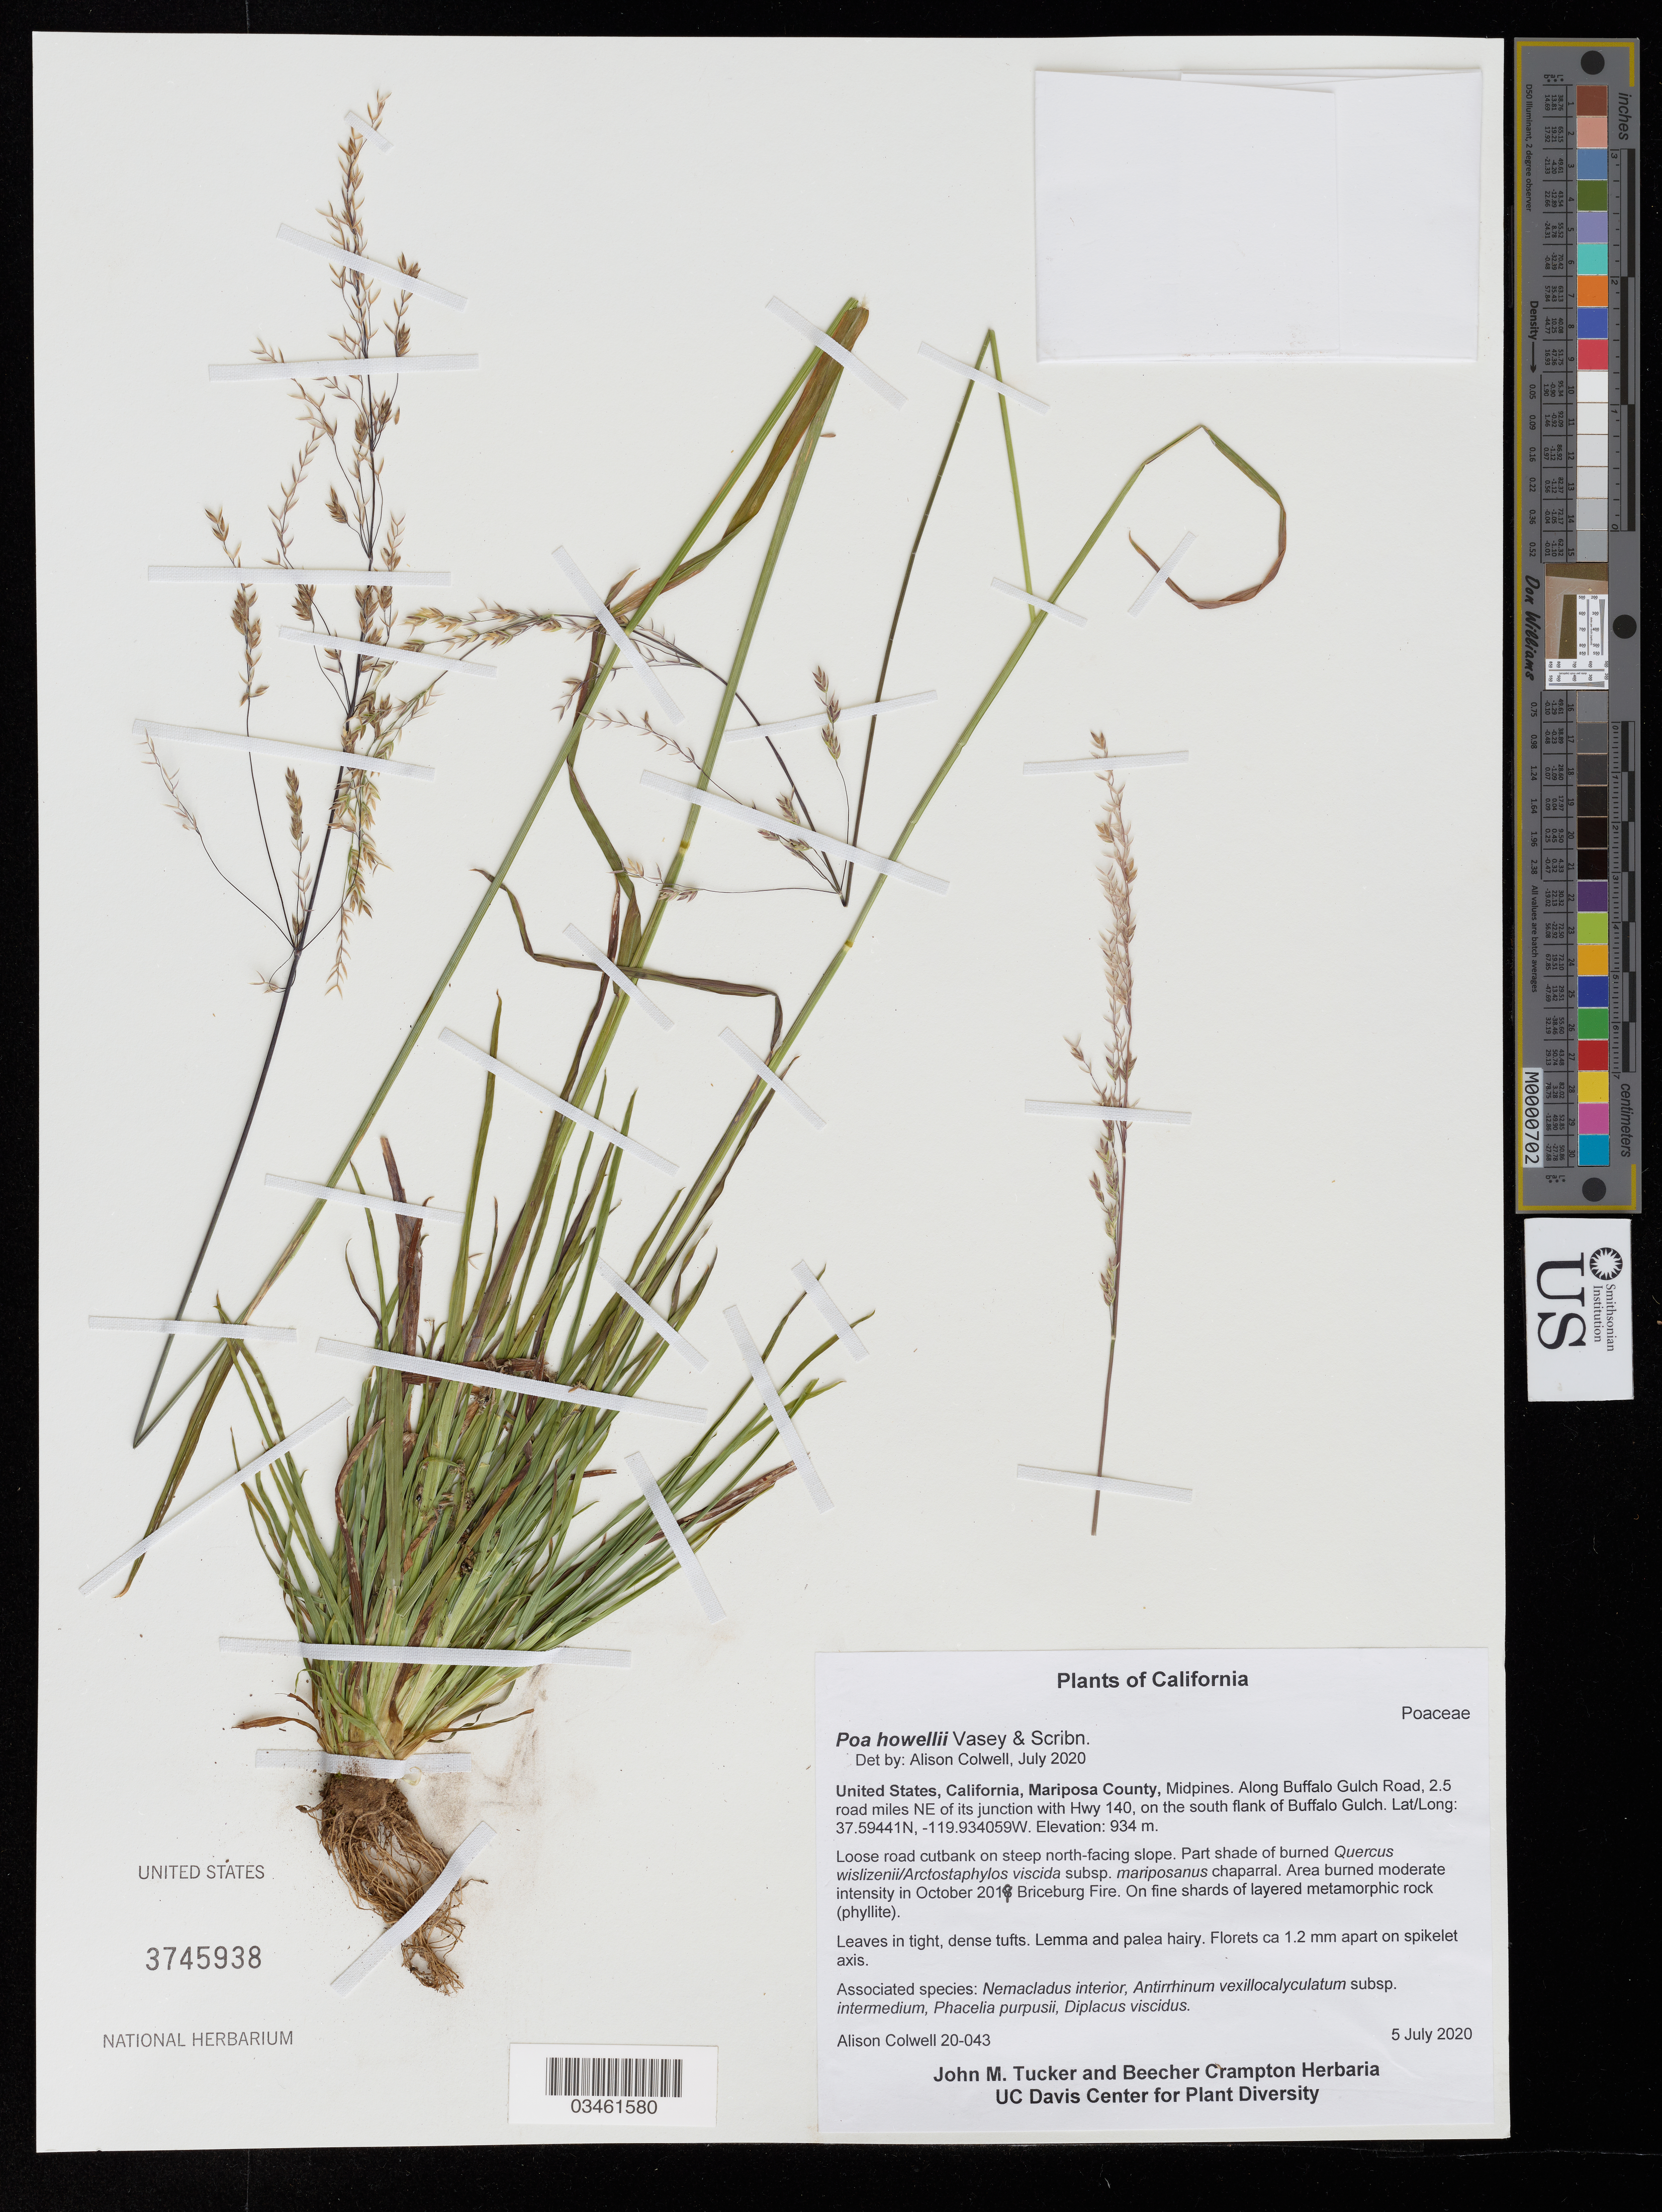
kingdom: Plantae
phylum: Tracheophyta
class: Liliopsida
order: Poales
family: Poaceae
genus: Poa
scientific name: Poa howellii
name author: Vasey & Scribn.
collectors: A. Colwell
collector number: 20-043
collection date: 2000-07-05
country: United States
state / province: California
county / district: Mariposa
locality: Mariposa County, Midpines. Along Buffalo Gulch Road, 2.5 road miles NE of its junction with Hwy 140, on the south flank of Buffalo Gulch. Lose road cutbank on steep north-facing slope.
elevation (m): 934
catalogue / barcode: US 3745938